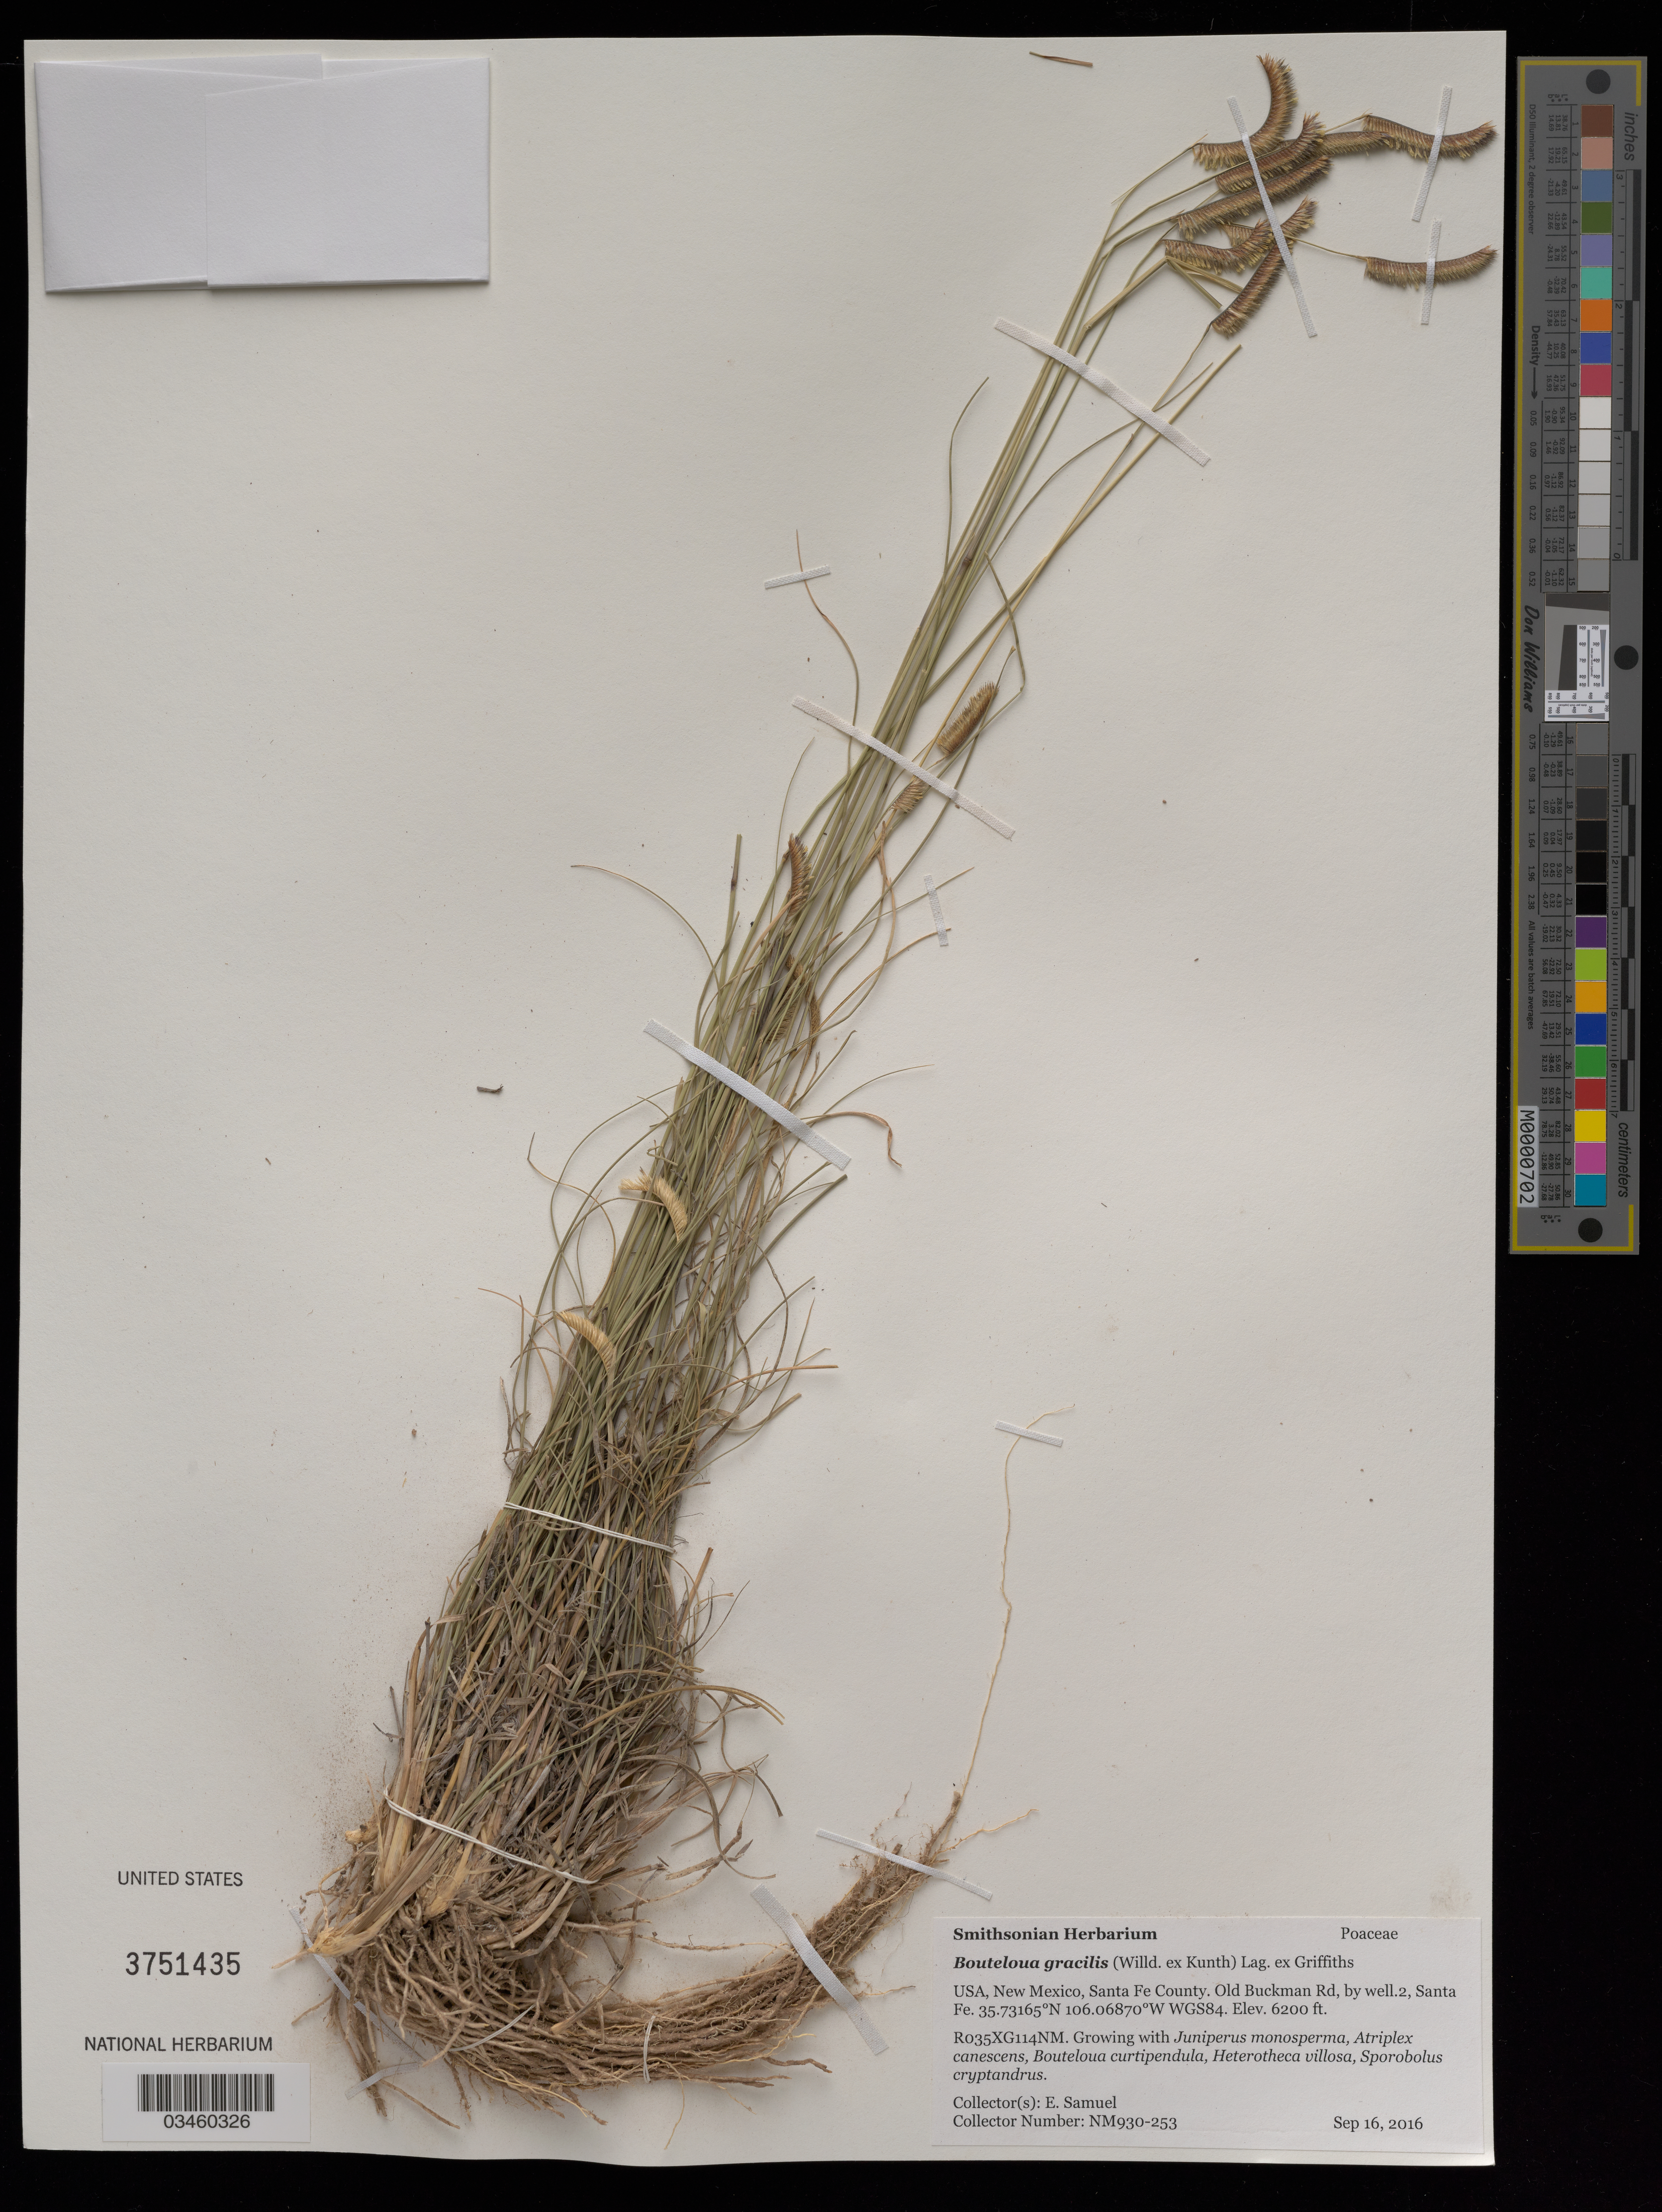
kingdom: Plantae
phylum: Tracheophyta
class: Liliopsida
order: Poales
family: Poaceae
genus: Bouteloua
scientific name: Bouteloua gracilis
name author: (Kunth) Lag. ex Griffiths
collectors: E. Samuel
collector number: NM930-253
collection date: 2016-09-16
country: United States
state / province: New Mexico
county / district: Santa Fe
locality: Old Buckman Rd. near Santa Fe, by well. 2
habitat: With Juniperus monosperma, Atriplex canescens, Bouteloua curtipendula, ect.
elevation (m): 1890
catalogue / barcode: US 3751435